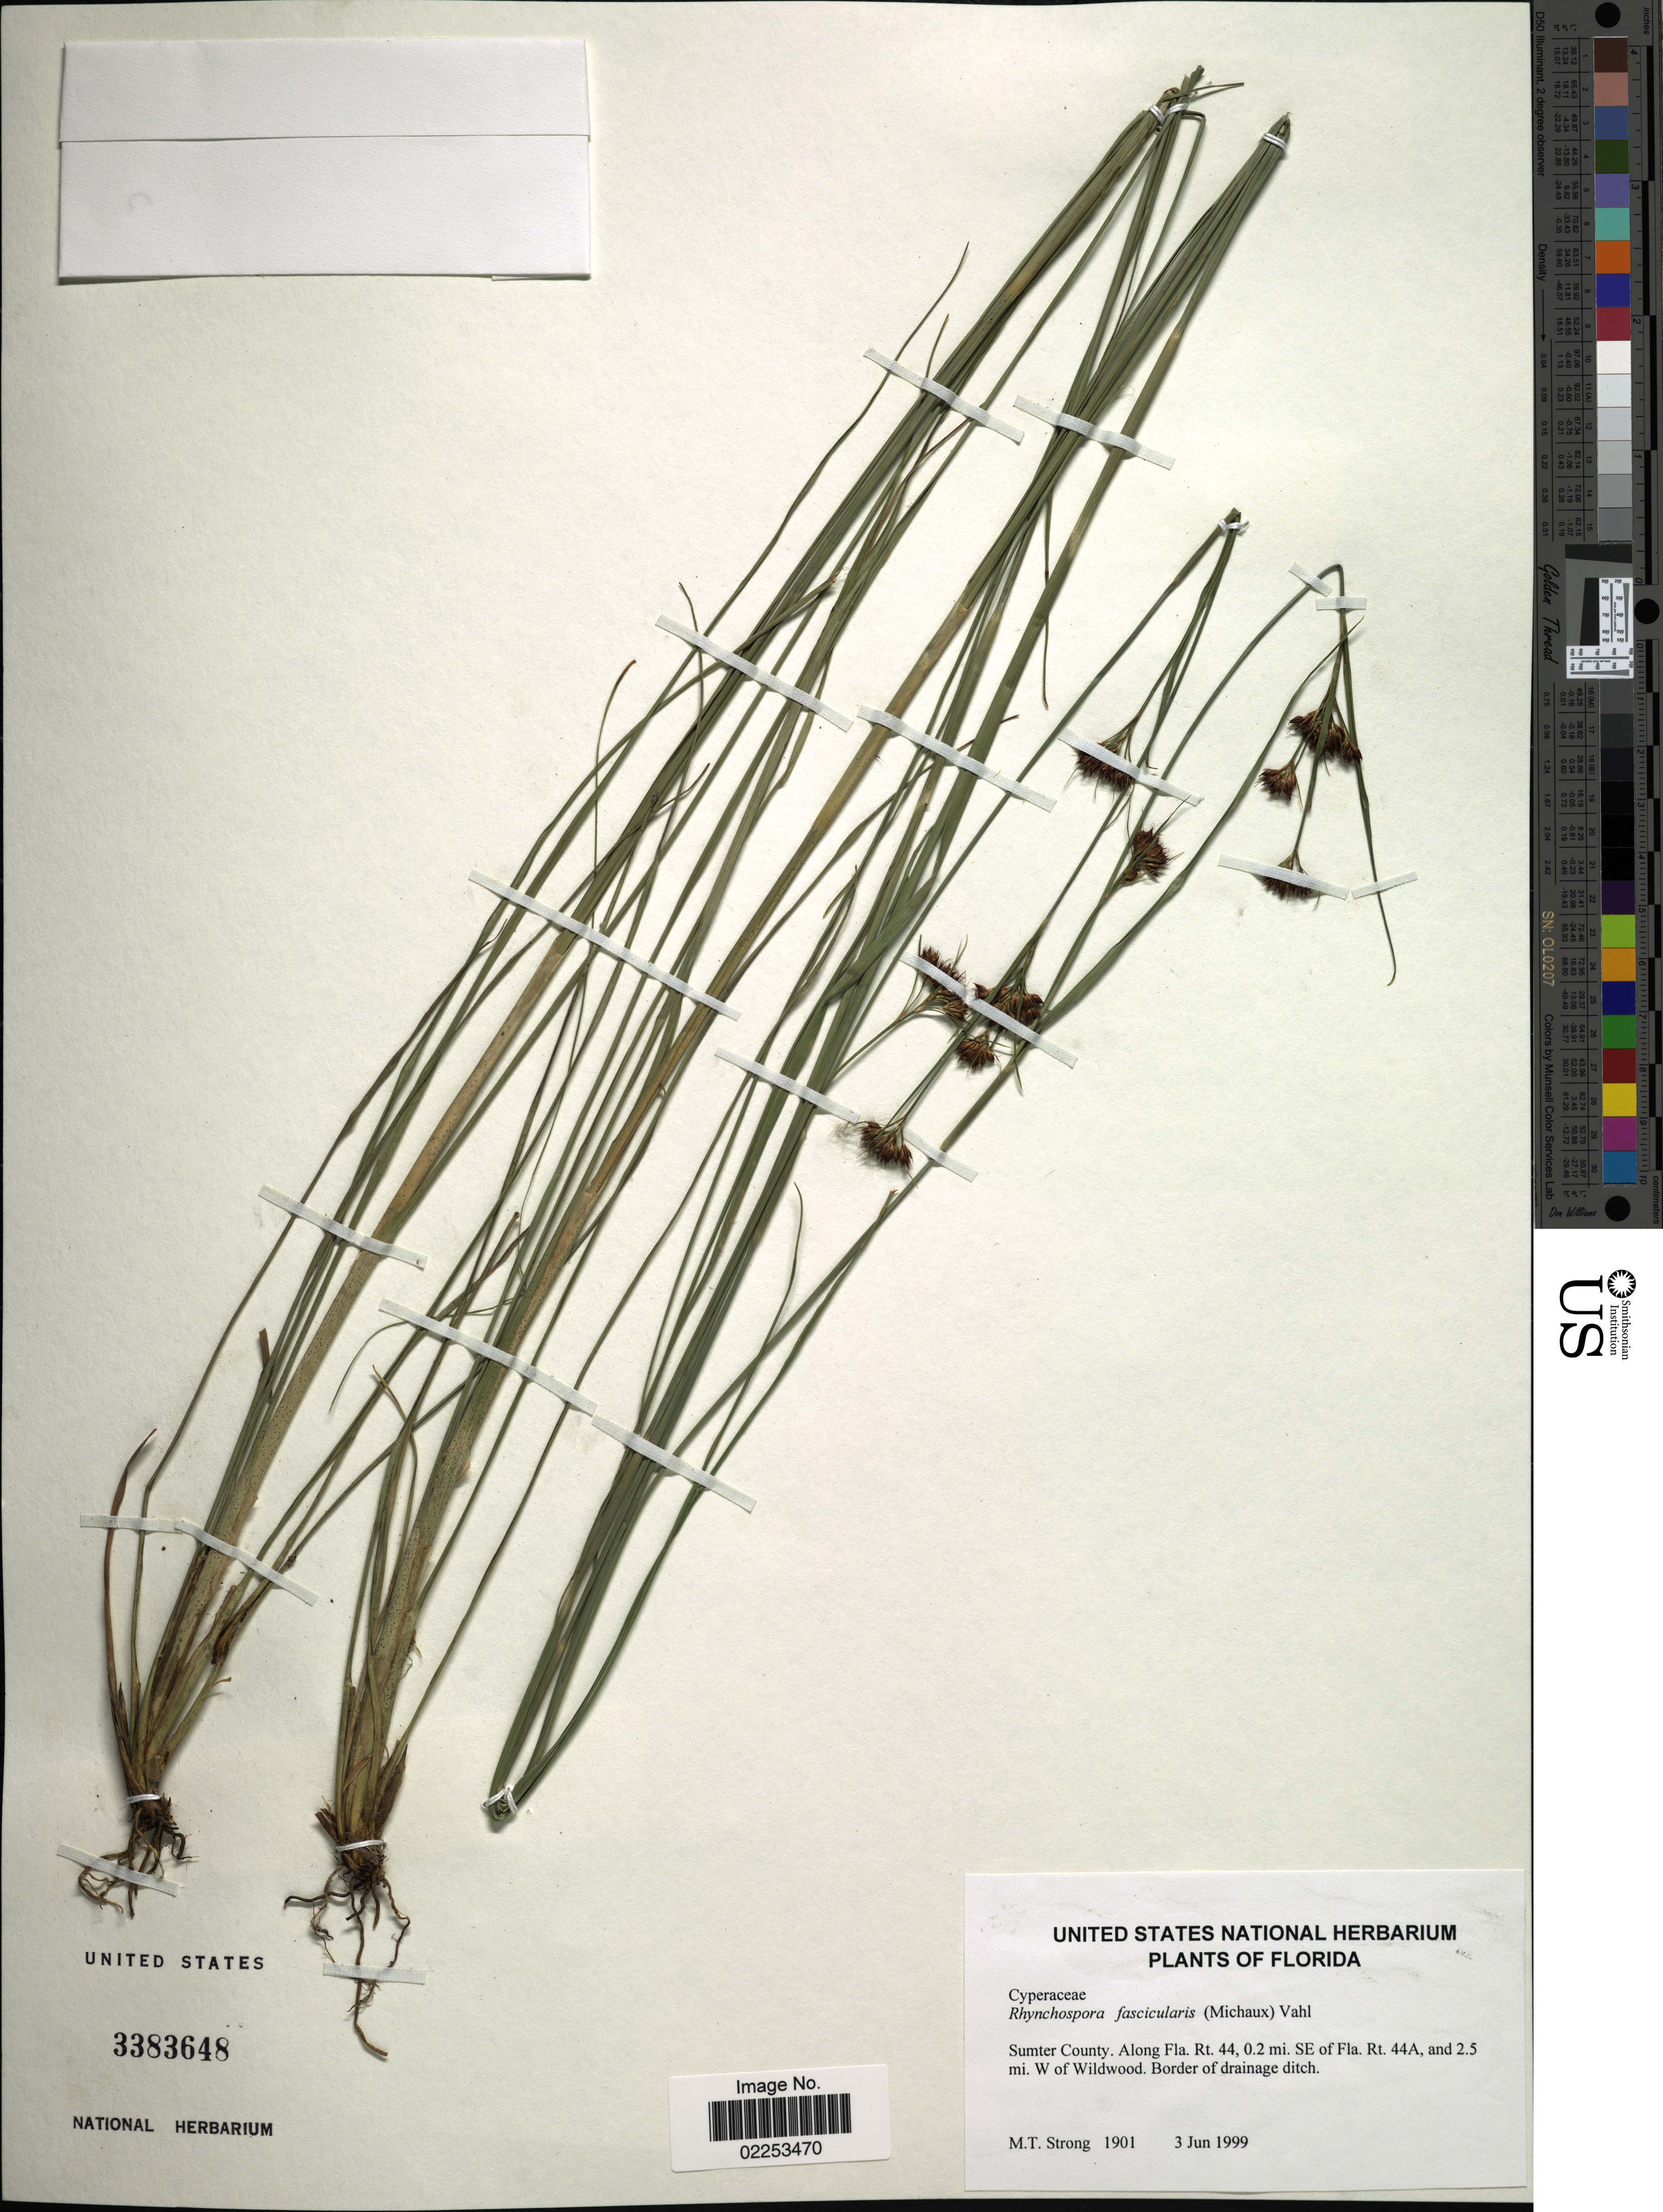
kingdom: Plantae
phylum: Tracheophyta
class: Liliopsida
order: Poales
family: Cyperaceae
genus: Rhynchospora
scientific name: Rhynchospora fascicularis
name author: (Michx.) Vahl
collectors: M. T. Strong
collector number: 1901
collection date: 1999-06-03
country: United States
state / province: Florida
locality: Sumter County. Along Fla. Rt 44, 0.2 mi SE of Fla Rt 44A, and 2.5 mi W of Wildwood. Border of drainage ditch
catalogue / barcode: US 3383648